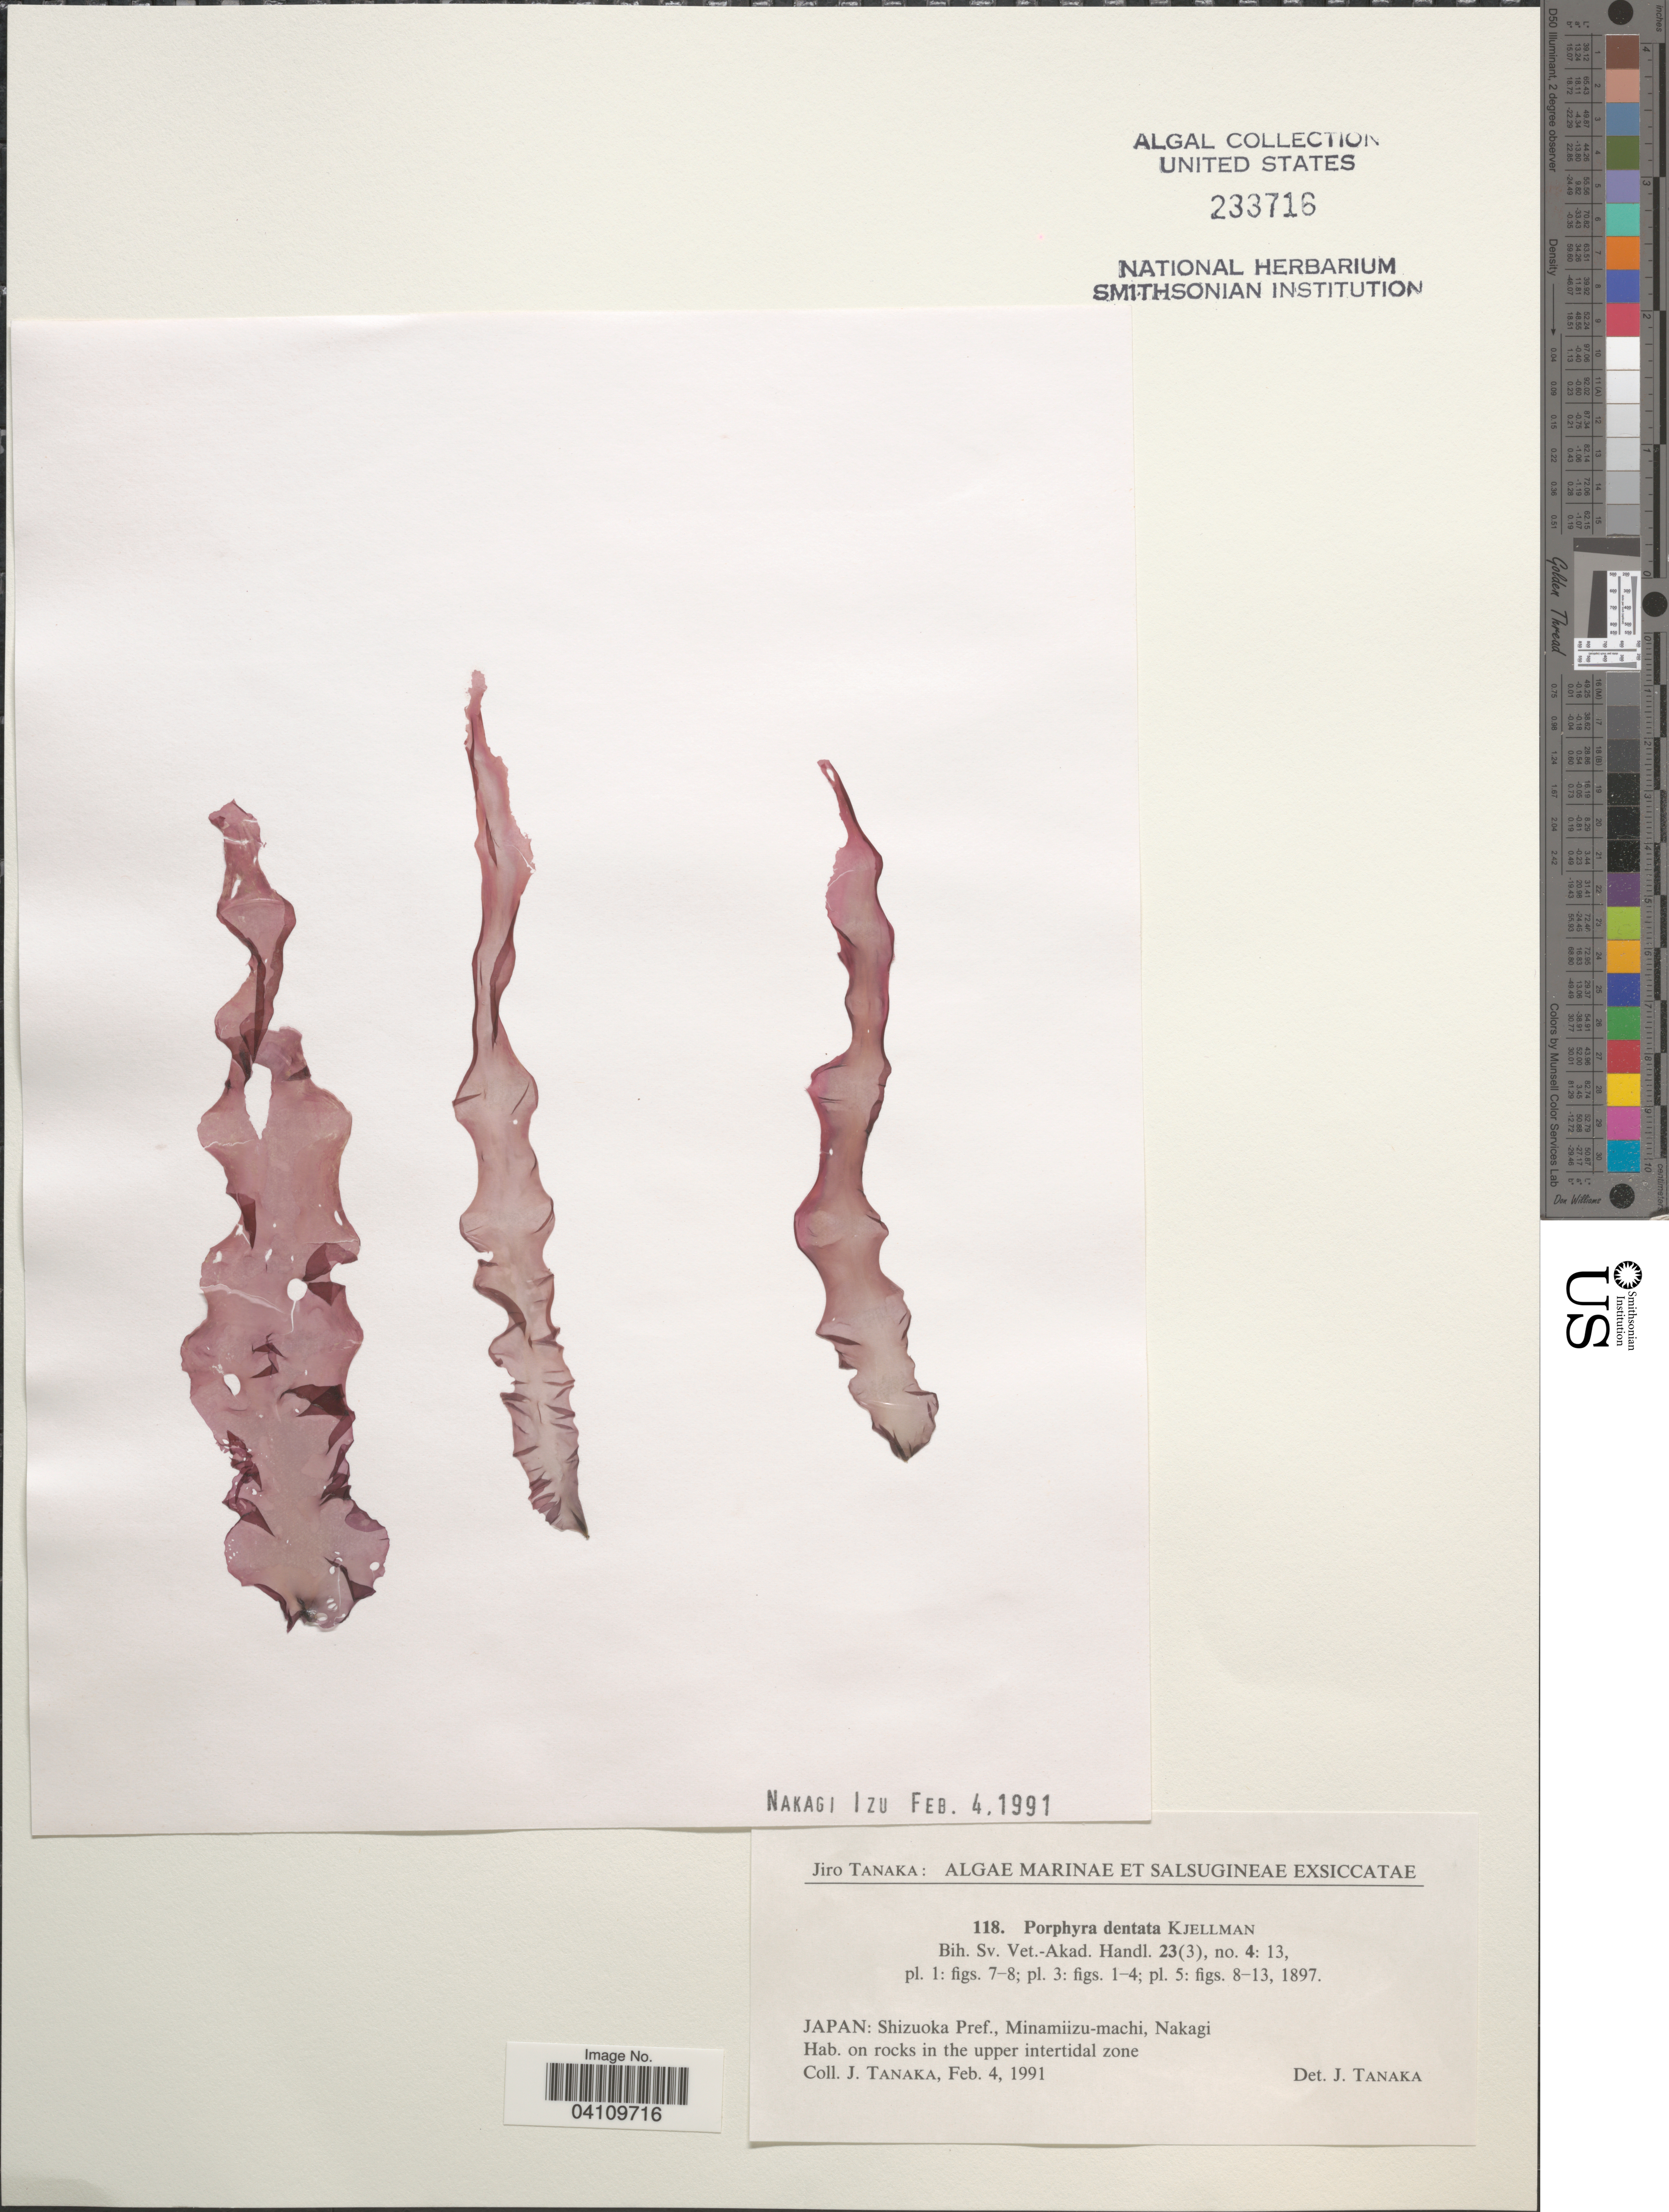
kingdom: Plantae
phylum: Rhodophyta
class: Bangiophyceae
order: Bangiales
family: Bangiaceae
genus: Porphyra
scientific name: Porphyra dentata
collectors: J. Tanaka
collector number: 118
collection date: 1991-02-04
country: Japan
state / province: Sizuoka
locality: Shizuoka Pref., Minamiizu-machi, Nakagi. On rocks in the upper intertidal zone.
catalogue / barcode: US 233716